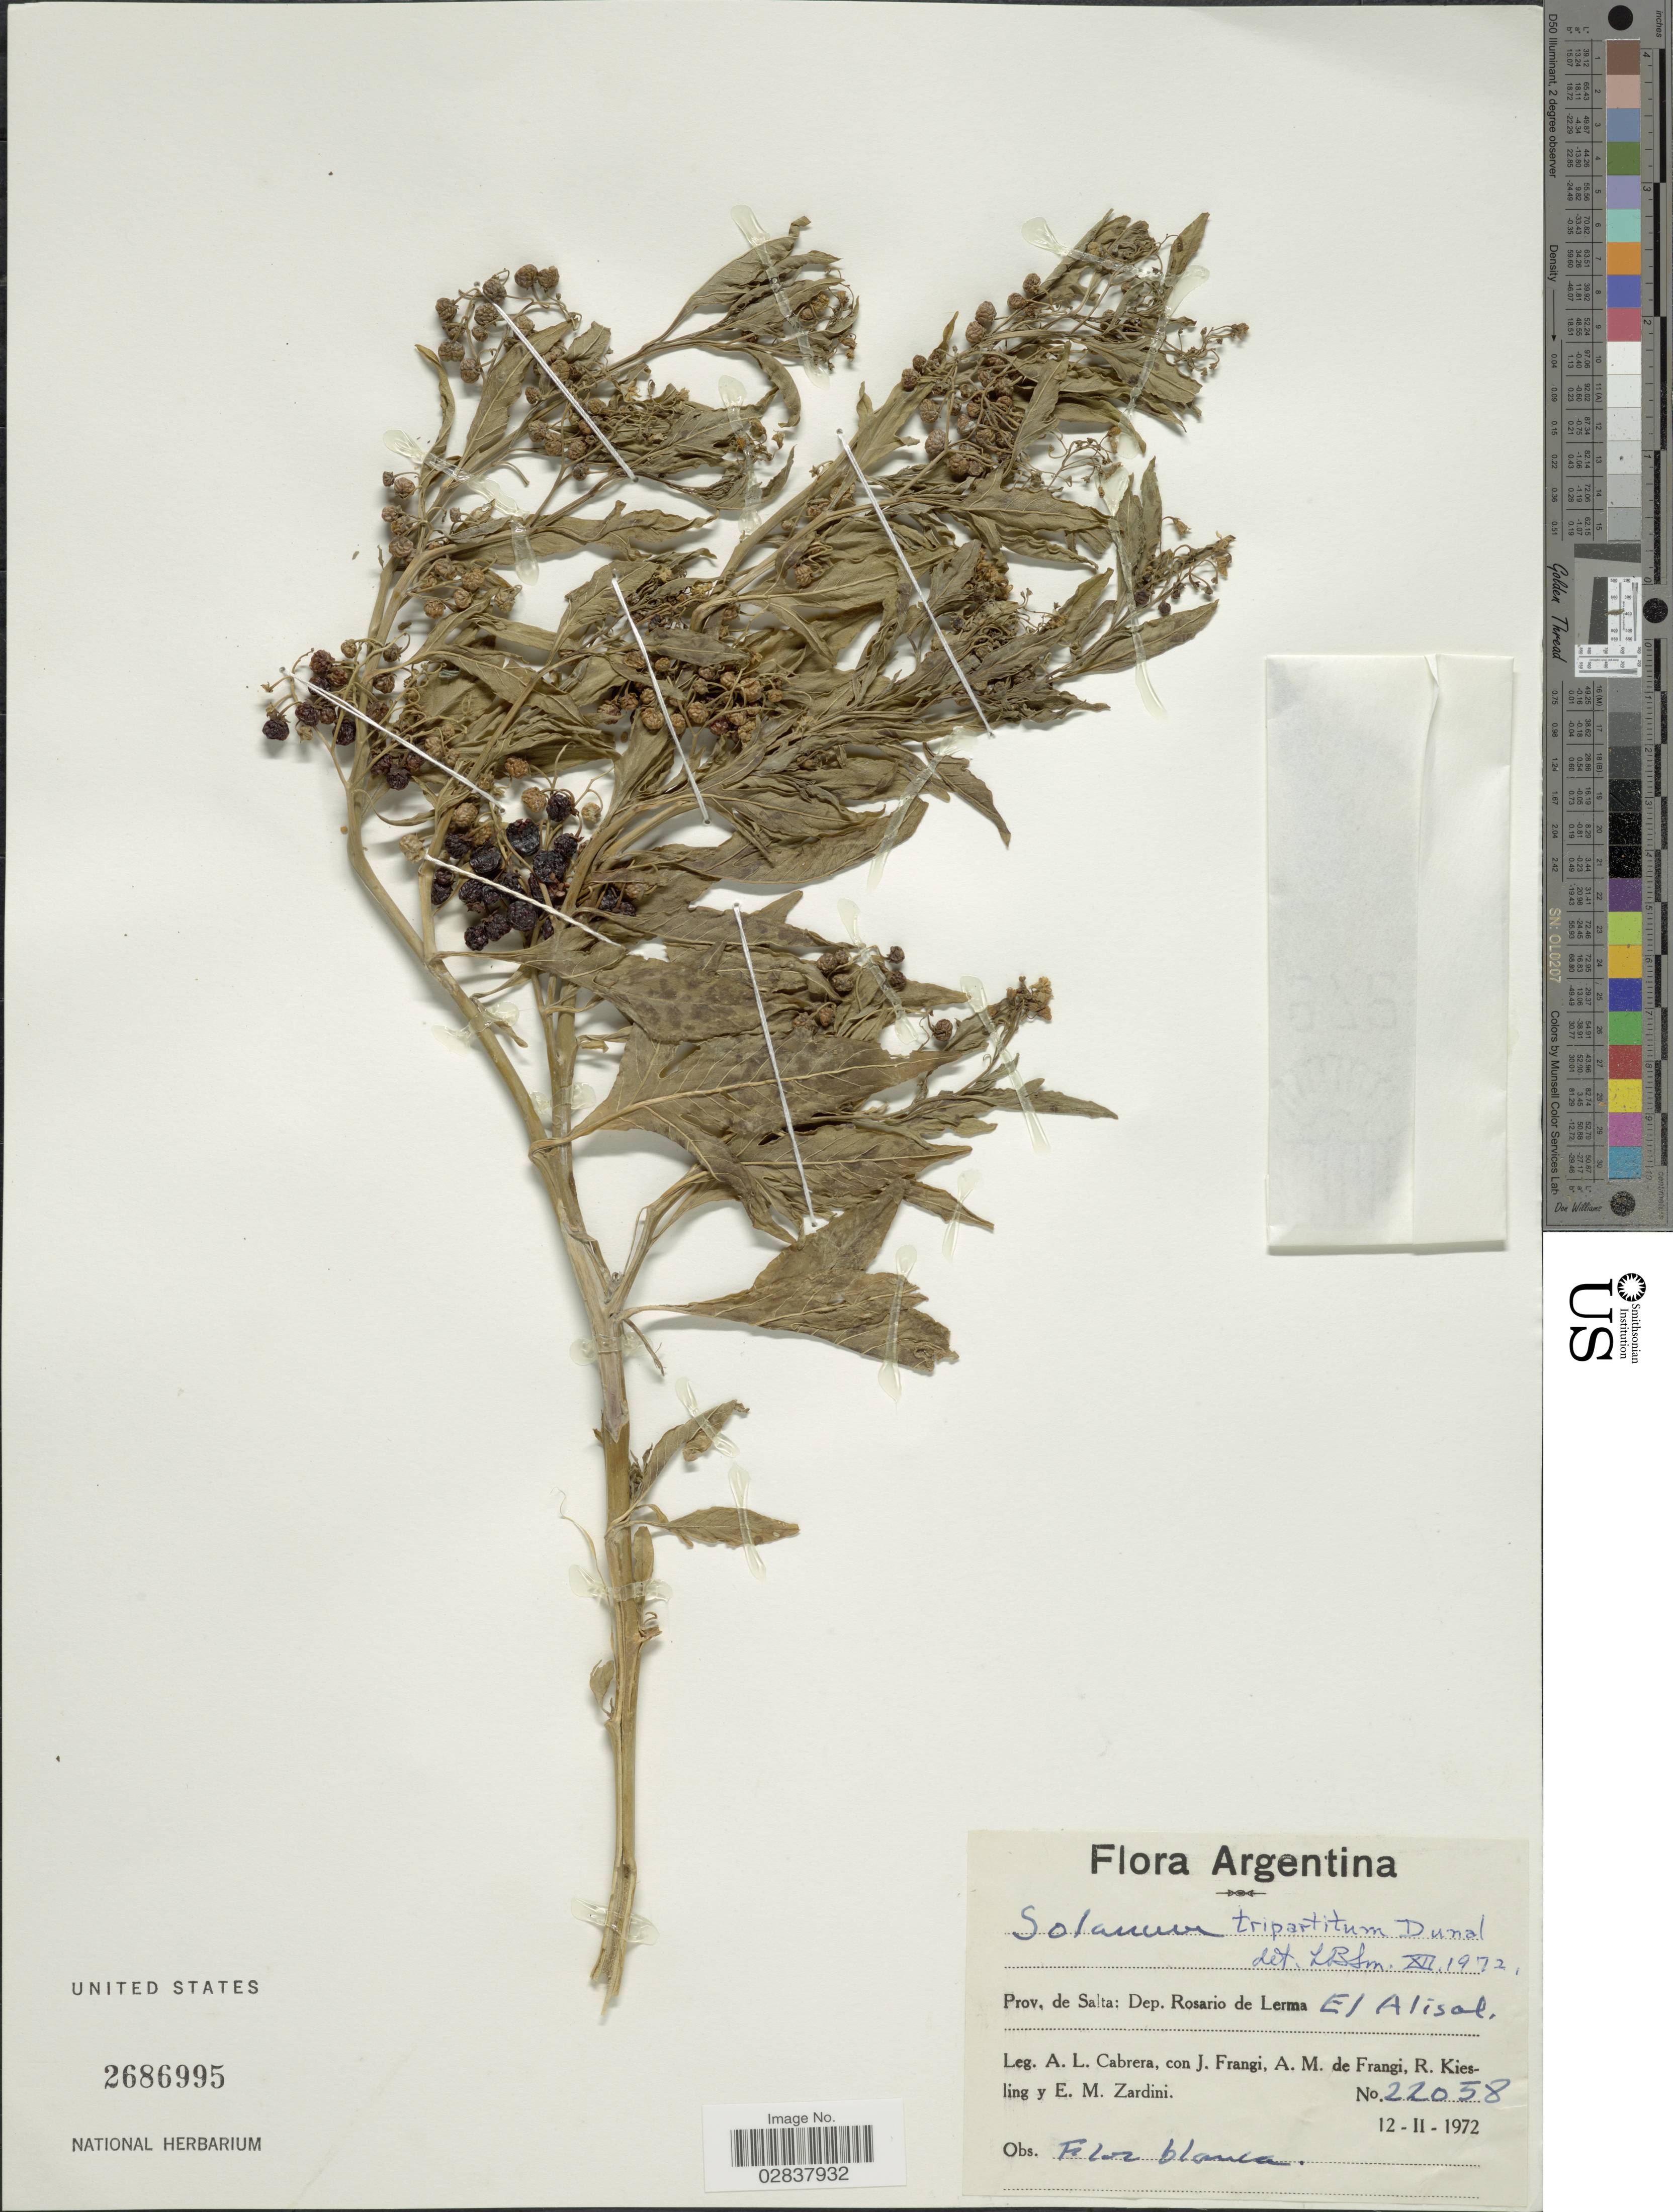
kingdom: Plantae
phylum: Tracheophyta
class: Magnoliopsida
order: Solanales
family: Solanaceae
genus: Solanum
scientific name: Solanum tripartitum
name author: Dunal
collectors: A. L. Cabrera, J. Frangi, A. De Frangi, R. Kiesling & E. M. Zardini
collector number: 22058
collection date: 1972-02-12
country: Argentina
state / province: Salta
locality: Dep. Rosario de Lerma, El Alisol.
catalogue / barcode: US 2686995